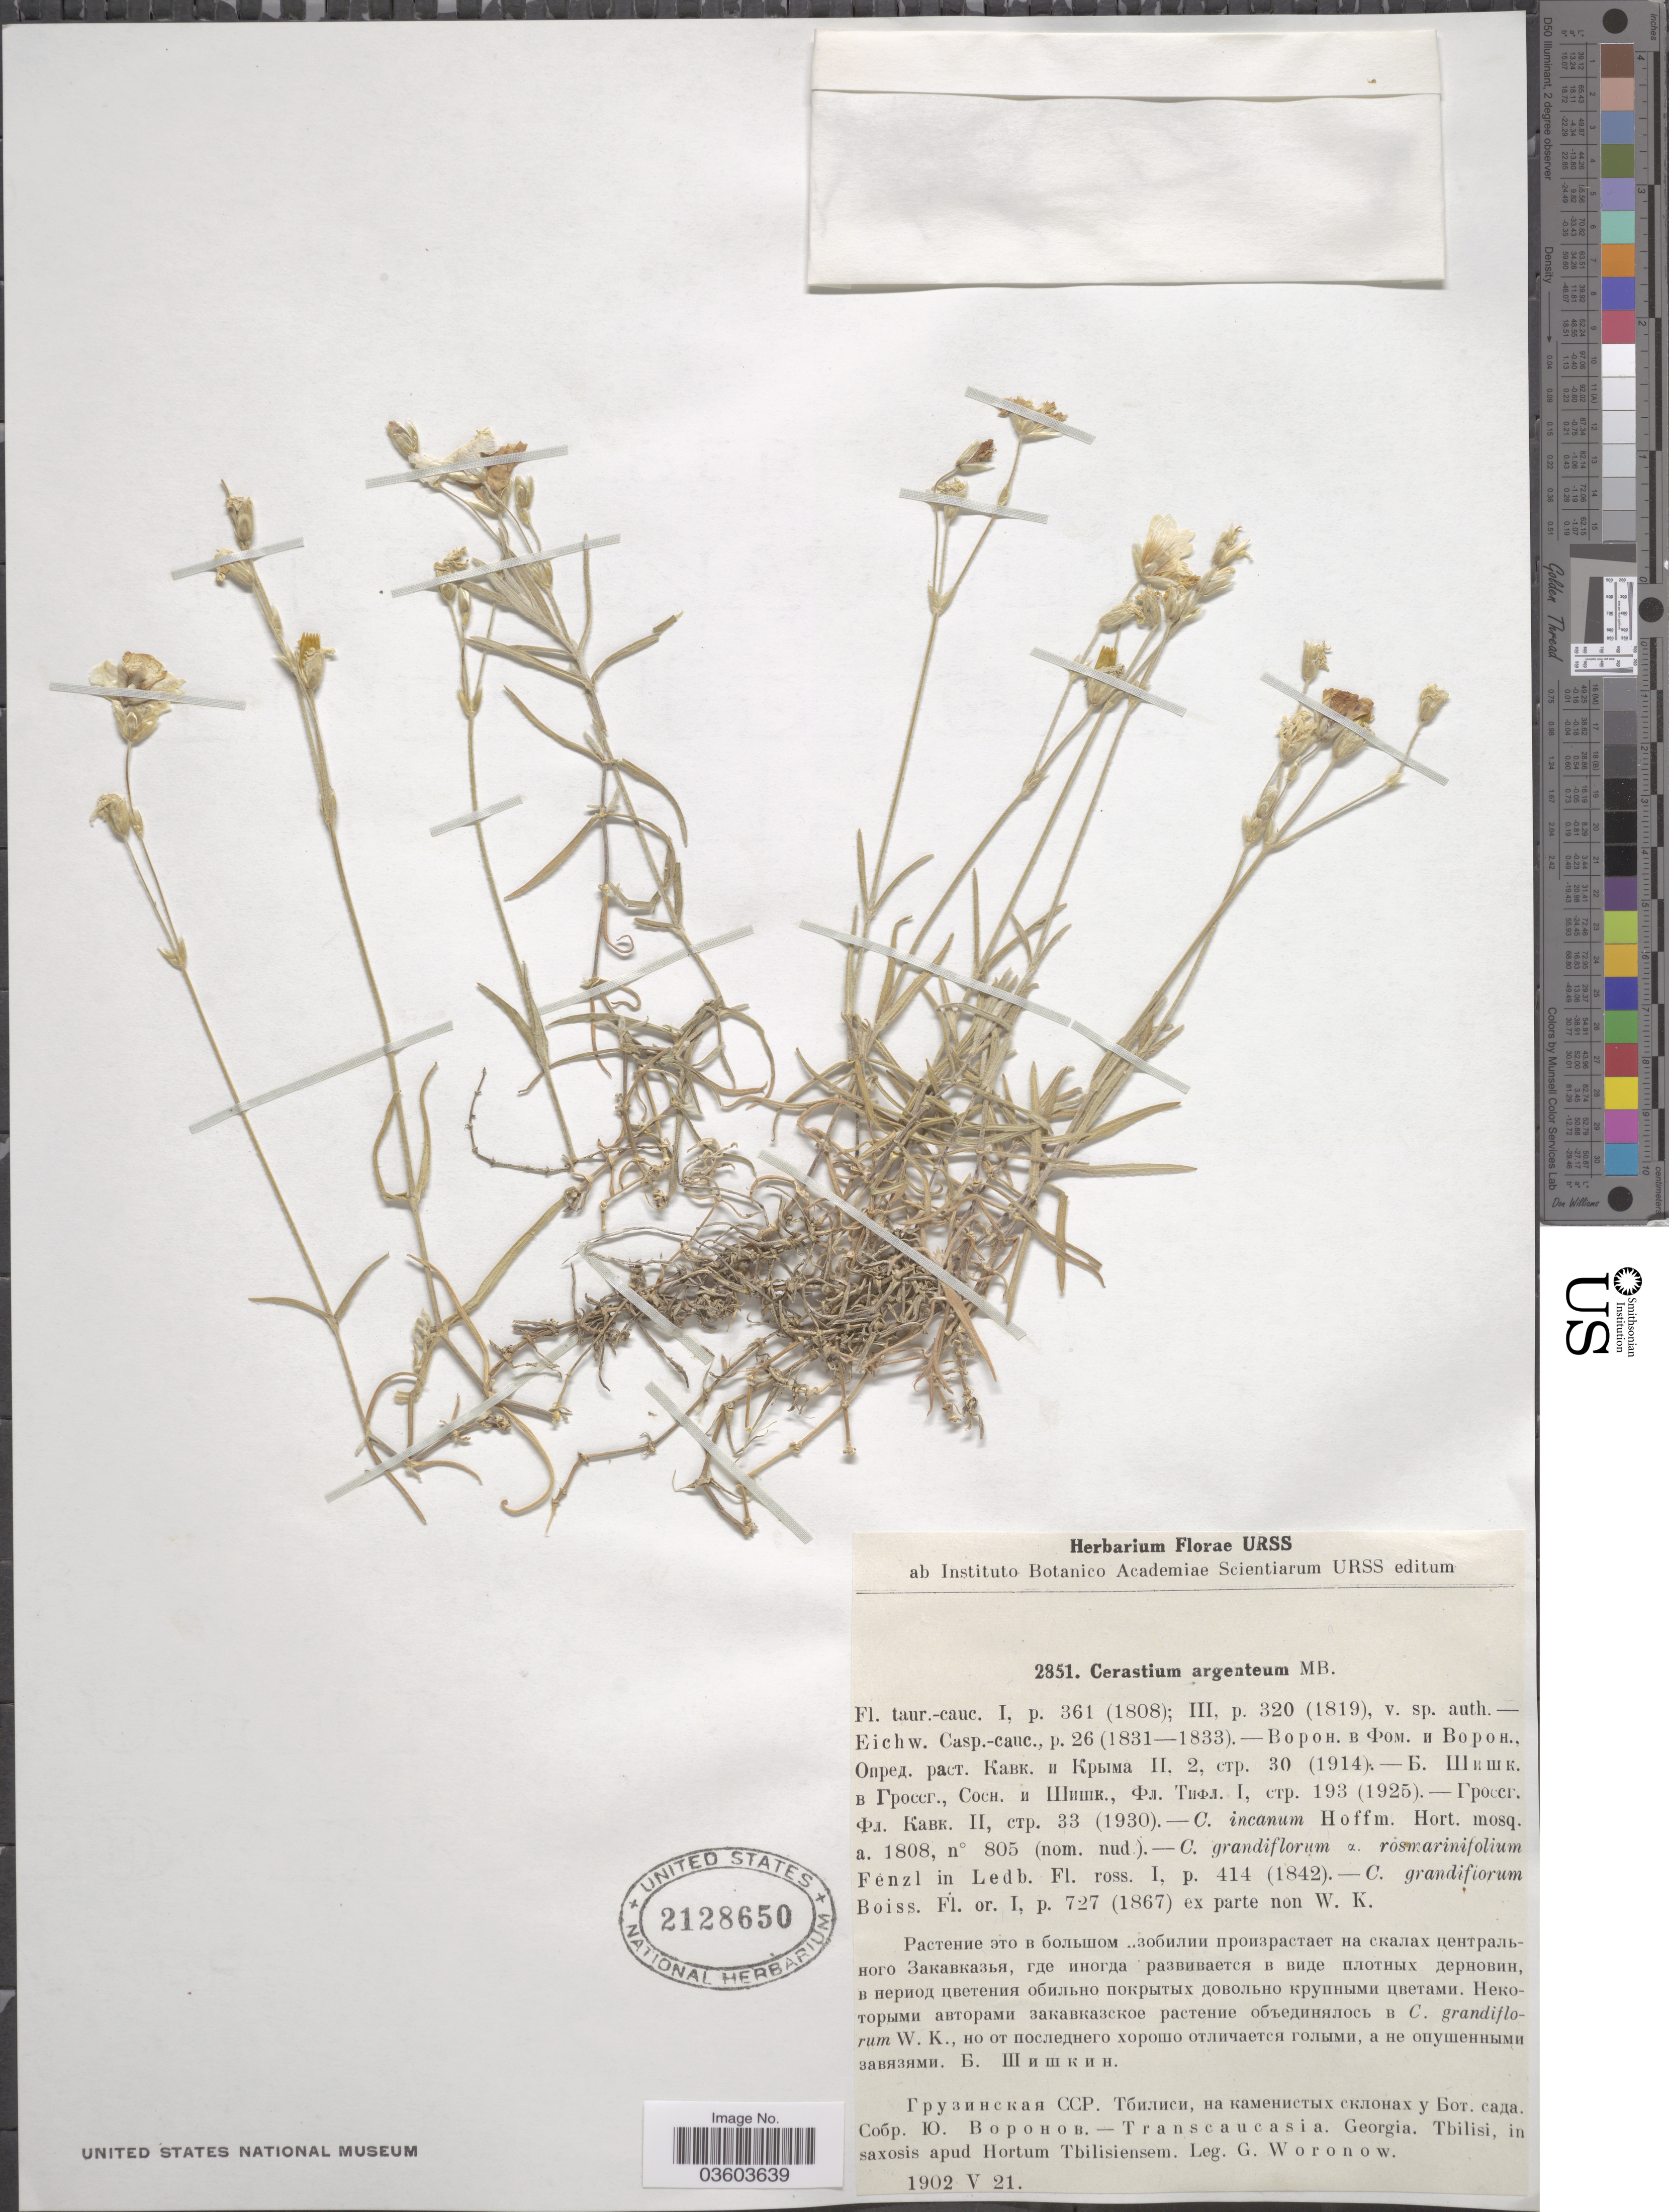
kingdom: Plantae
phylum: Tracheophyta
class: Magnoliopsida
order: Caryophyllales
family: Caryophyllaceae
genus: Cerastium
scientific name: Cerastium argenteum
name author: M. Bieb.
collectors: G. Woronow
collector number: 2851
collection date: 1902-05-21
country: Georgia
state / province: Tbilisi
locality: Transcaucasia. Tbilisi, in saxosis apud Hortum Tbilisiensem.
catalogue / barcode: US 2128650